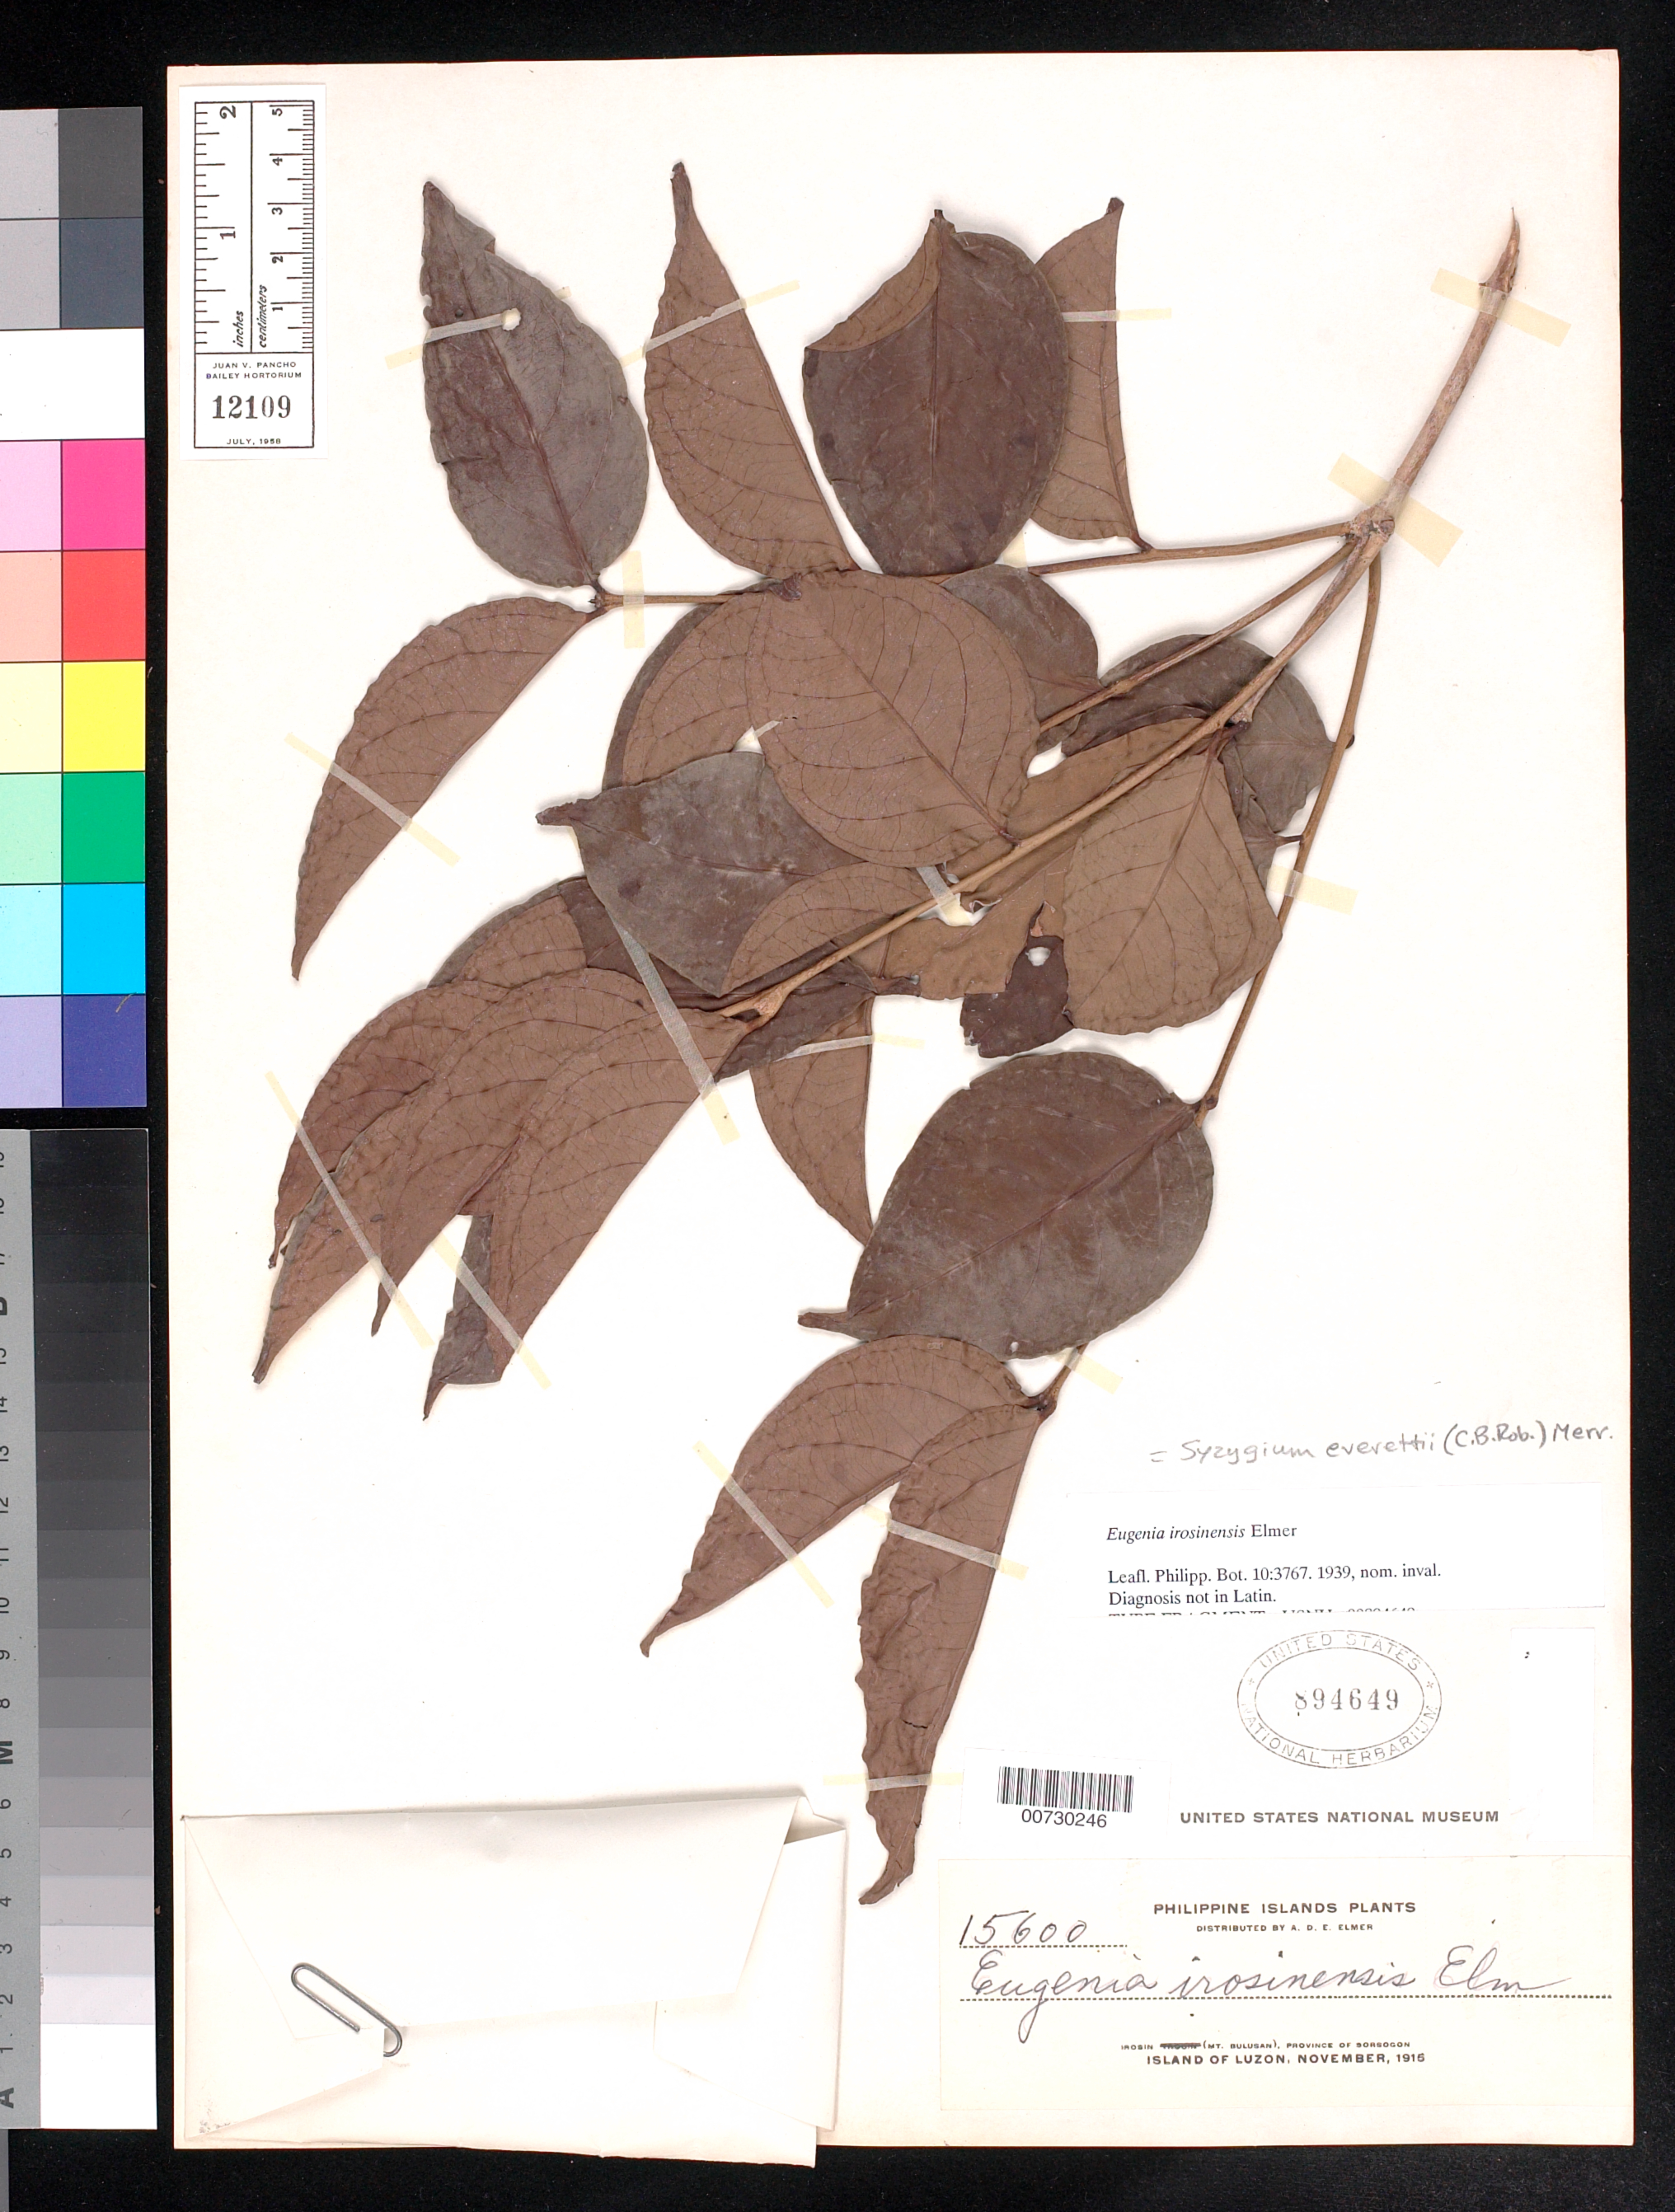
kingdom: Plantae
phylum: Tracheophyta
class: Magnoliopsida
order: Myrtales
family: Myrtaceae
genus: Syzygium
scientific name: Syzygium everettii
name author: (C.B. Rob.) Merr.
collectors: A. D. E. Elmer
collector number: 15600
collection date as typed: Nov 1915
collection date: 1915-11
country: Philippines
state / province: Bicol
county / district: Sorsogon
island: Luzon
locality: Irosin (Mt. Bulusan), Province of Sorsogon, Island of Luzon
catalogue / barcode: US 894649